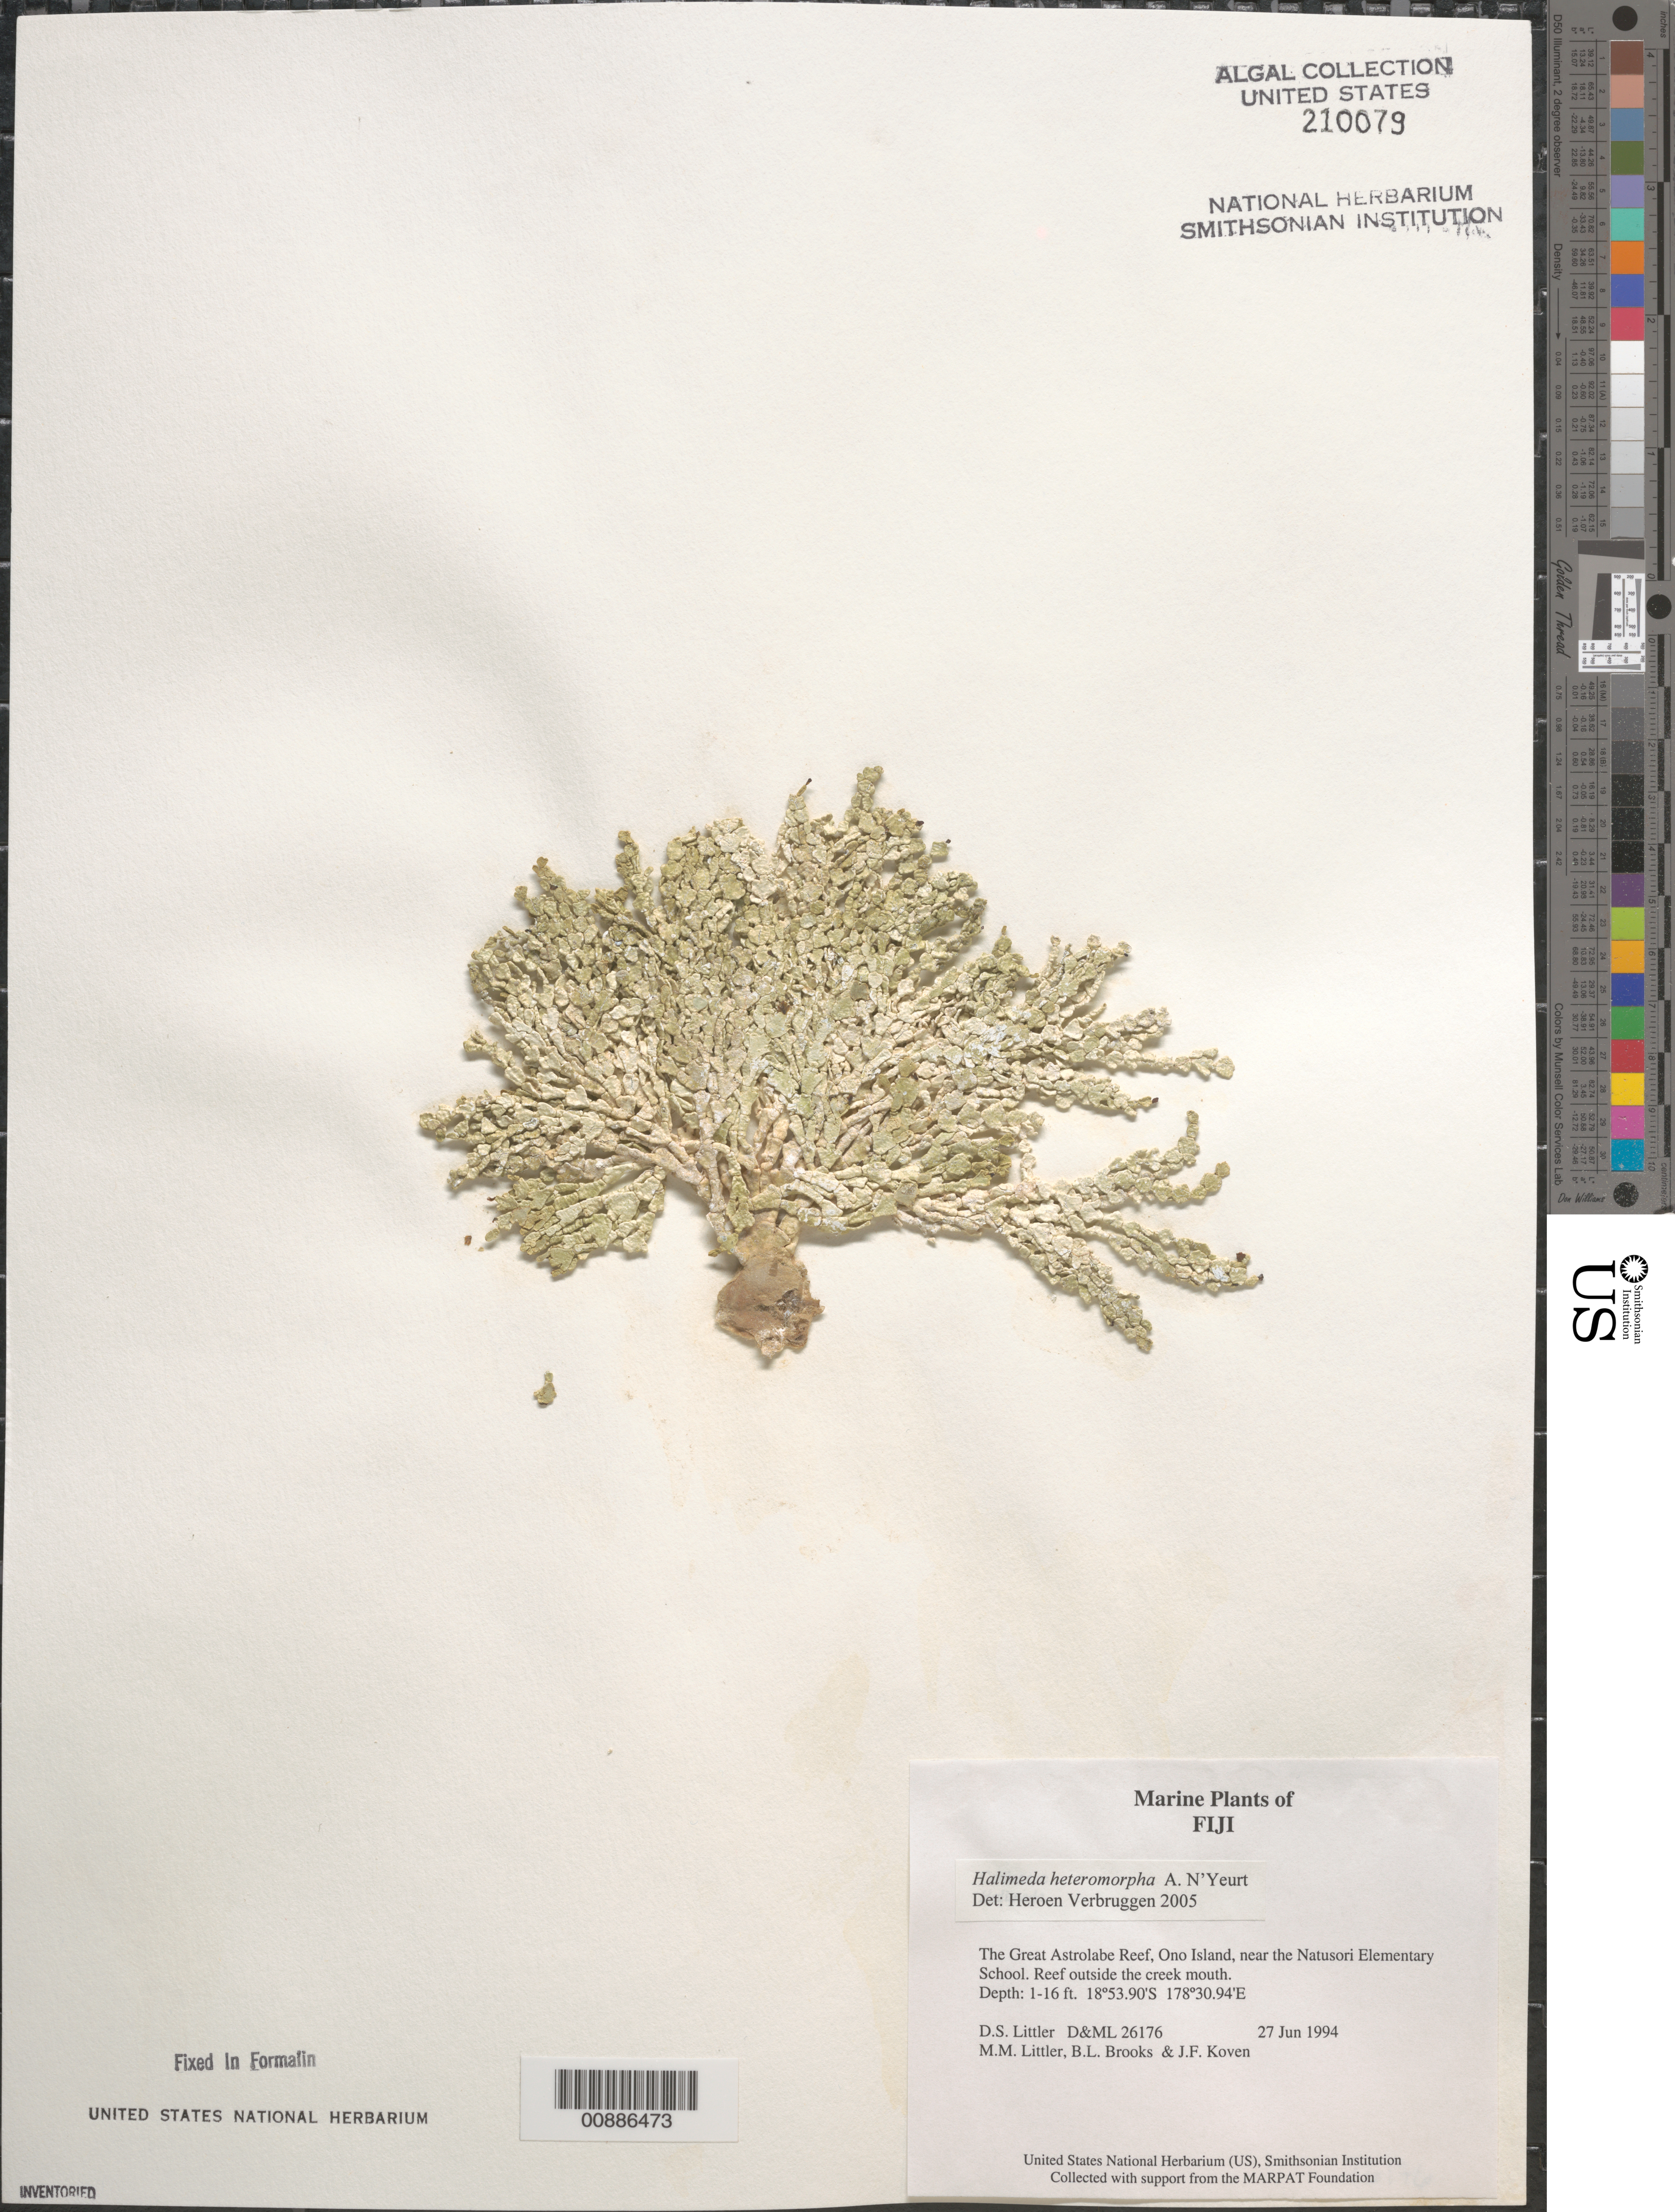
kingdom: Plantae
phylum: Chlorophyta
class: Ulvophyceae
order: Bryopsidales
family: Halimedaceae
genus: Halimeda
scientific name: Halimeda heteromorpha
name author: N'Yeurt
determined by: Verbruggen, H.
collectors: D. S. Littler, M. M. Littler, B. Brooks & J. Koven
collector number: D&ML 26176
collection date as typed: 27 Jun 1994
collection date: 1994-06-27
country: Fiji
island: Ono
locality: Great Astrolabe Reef, near Natusori Elementary School, reef outside the creek mouth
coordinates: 18 53.90'S, 178 30.94'E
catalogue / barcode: US 210079